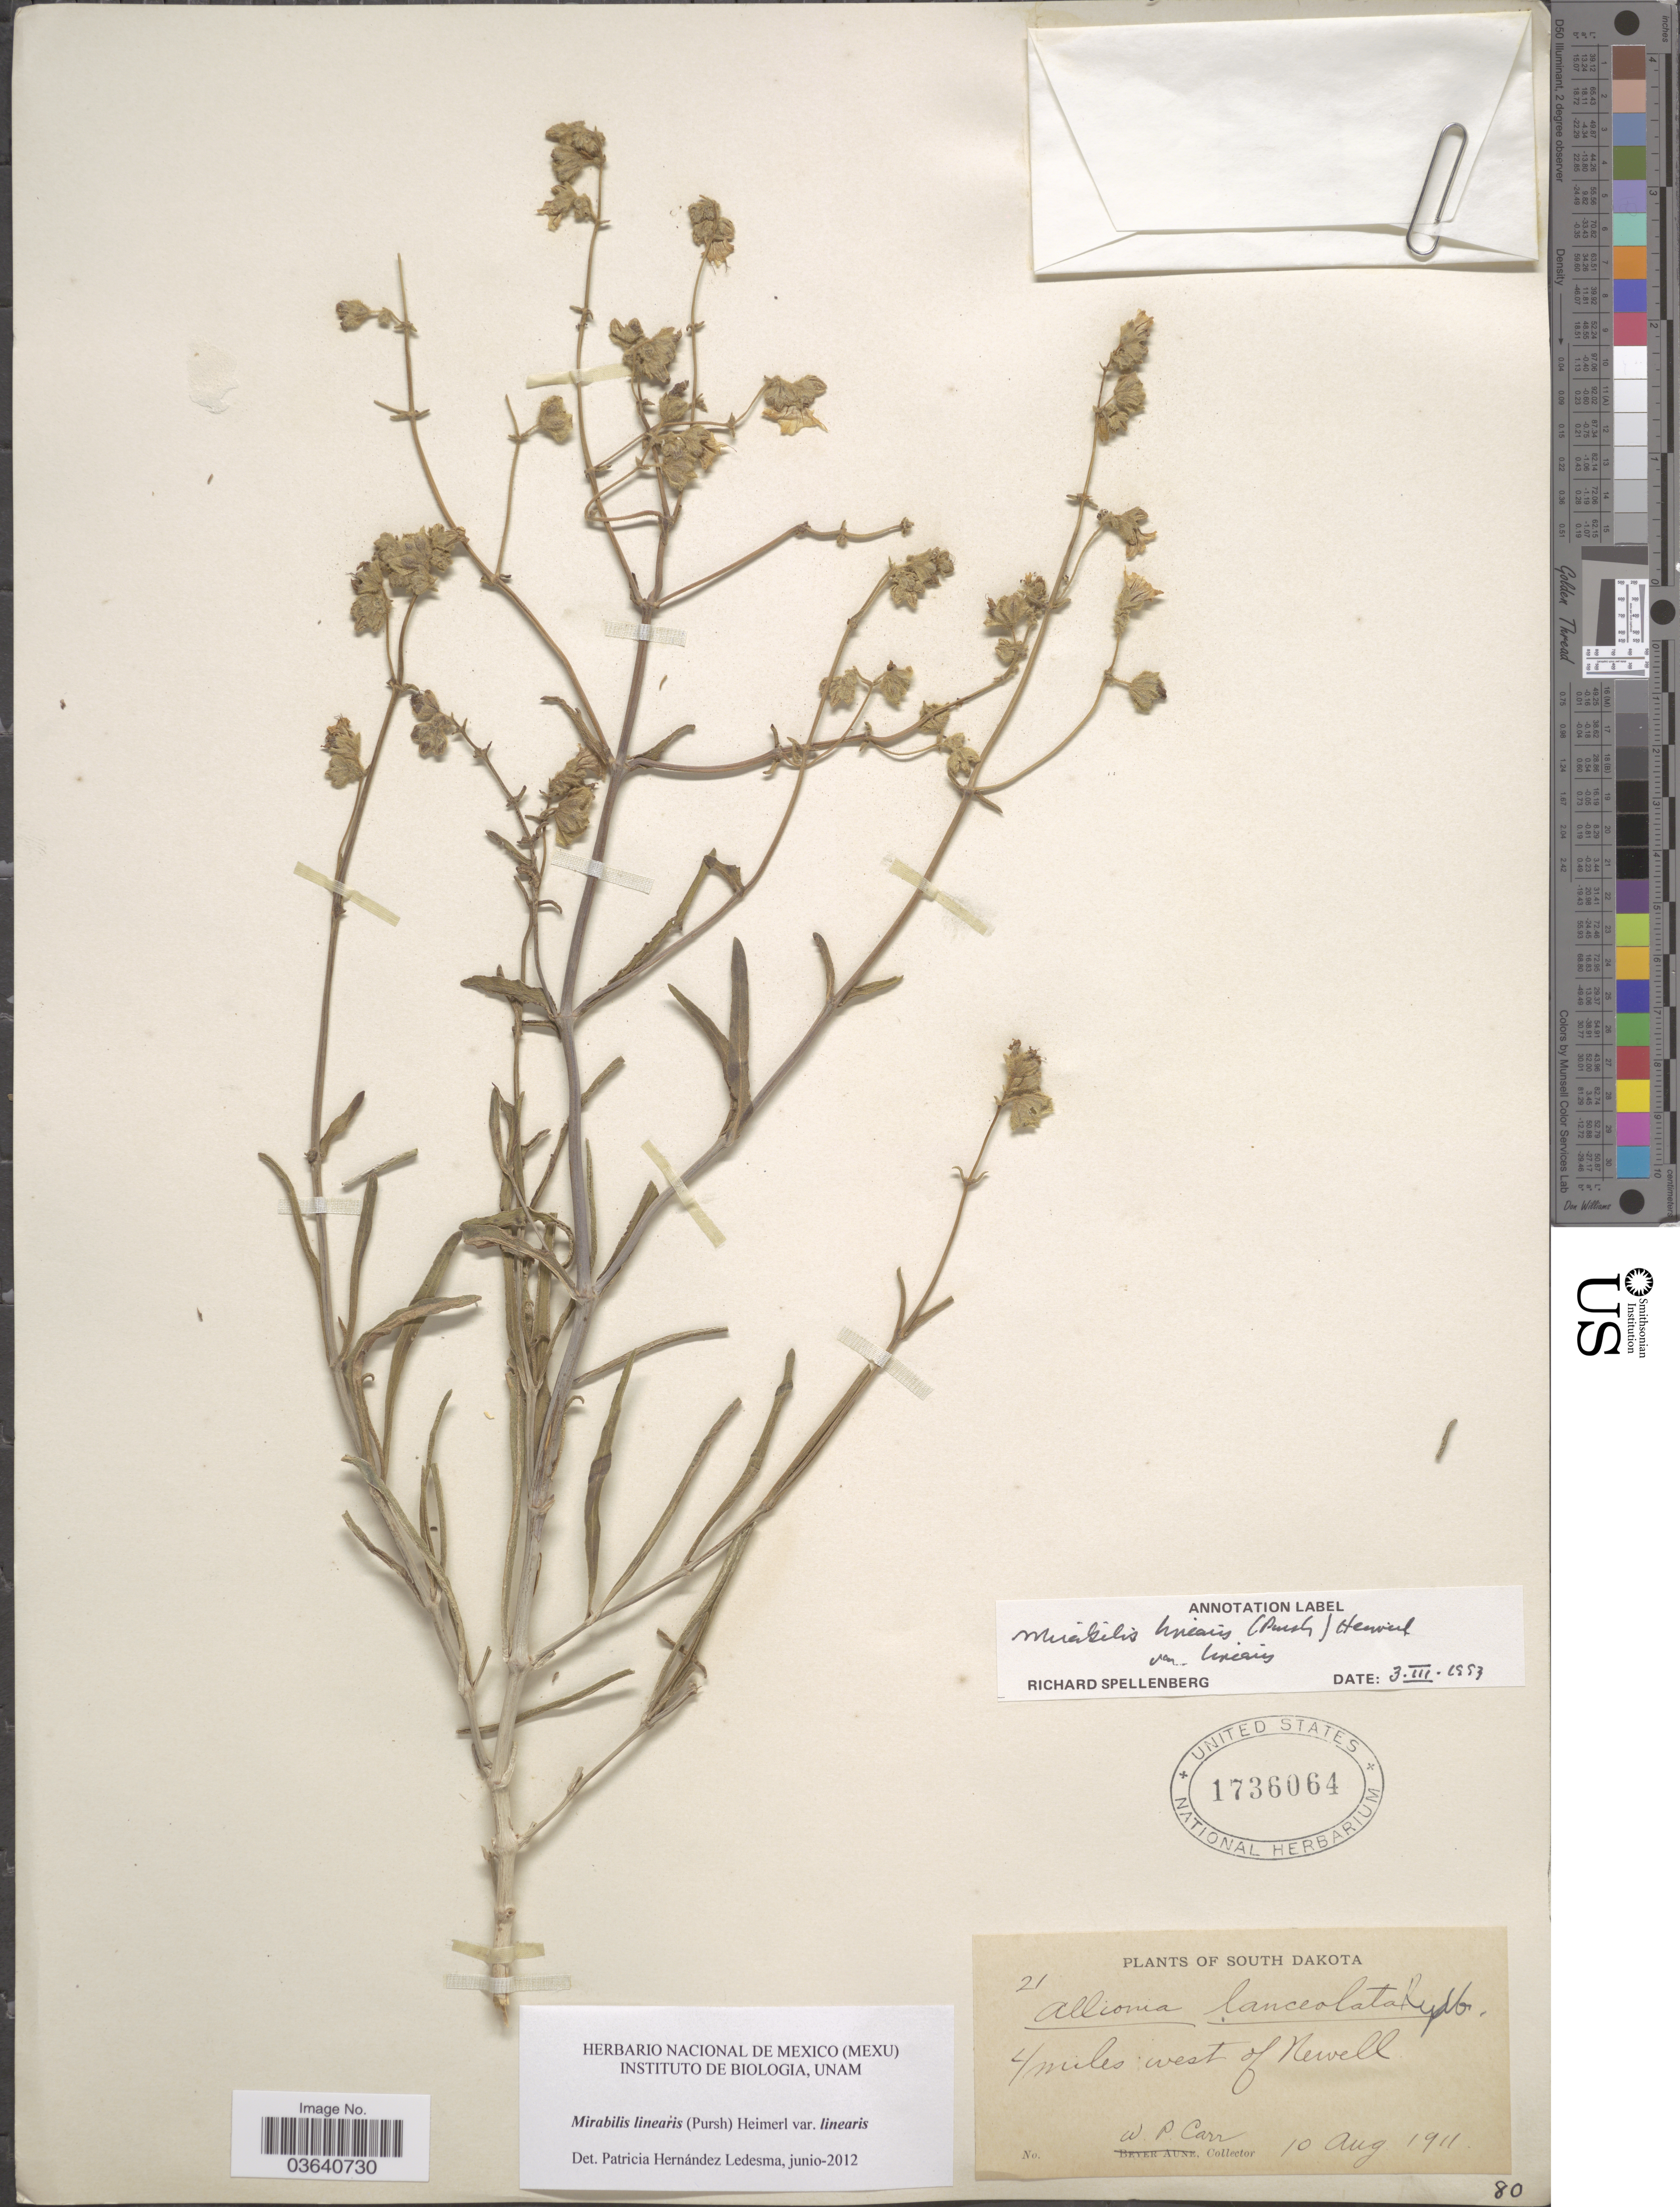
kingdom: Plantae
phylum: Tracheophyta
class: Magnoliopsida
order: Caryophyllales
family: Nyctaginaceae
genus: Mirabilis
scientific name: Mirabilis linearis var. linearis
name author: (Pursh) Heimerl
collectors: W. Carr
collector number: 21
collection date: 1911-08-10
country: United States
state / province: South Dakota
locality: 4 miles west of Newell.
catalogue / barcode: US 1736064